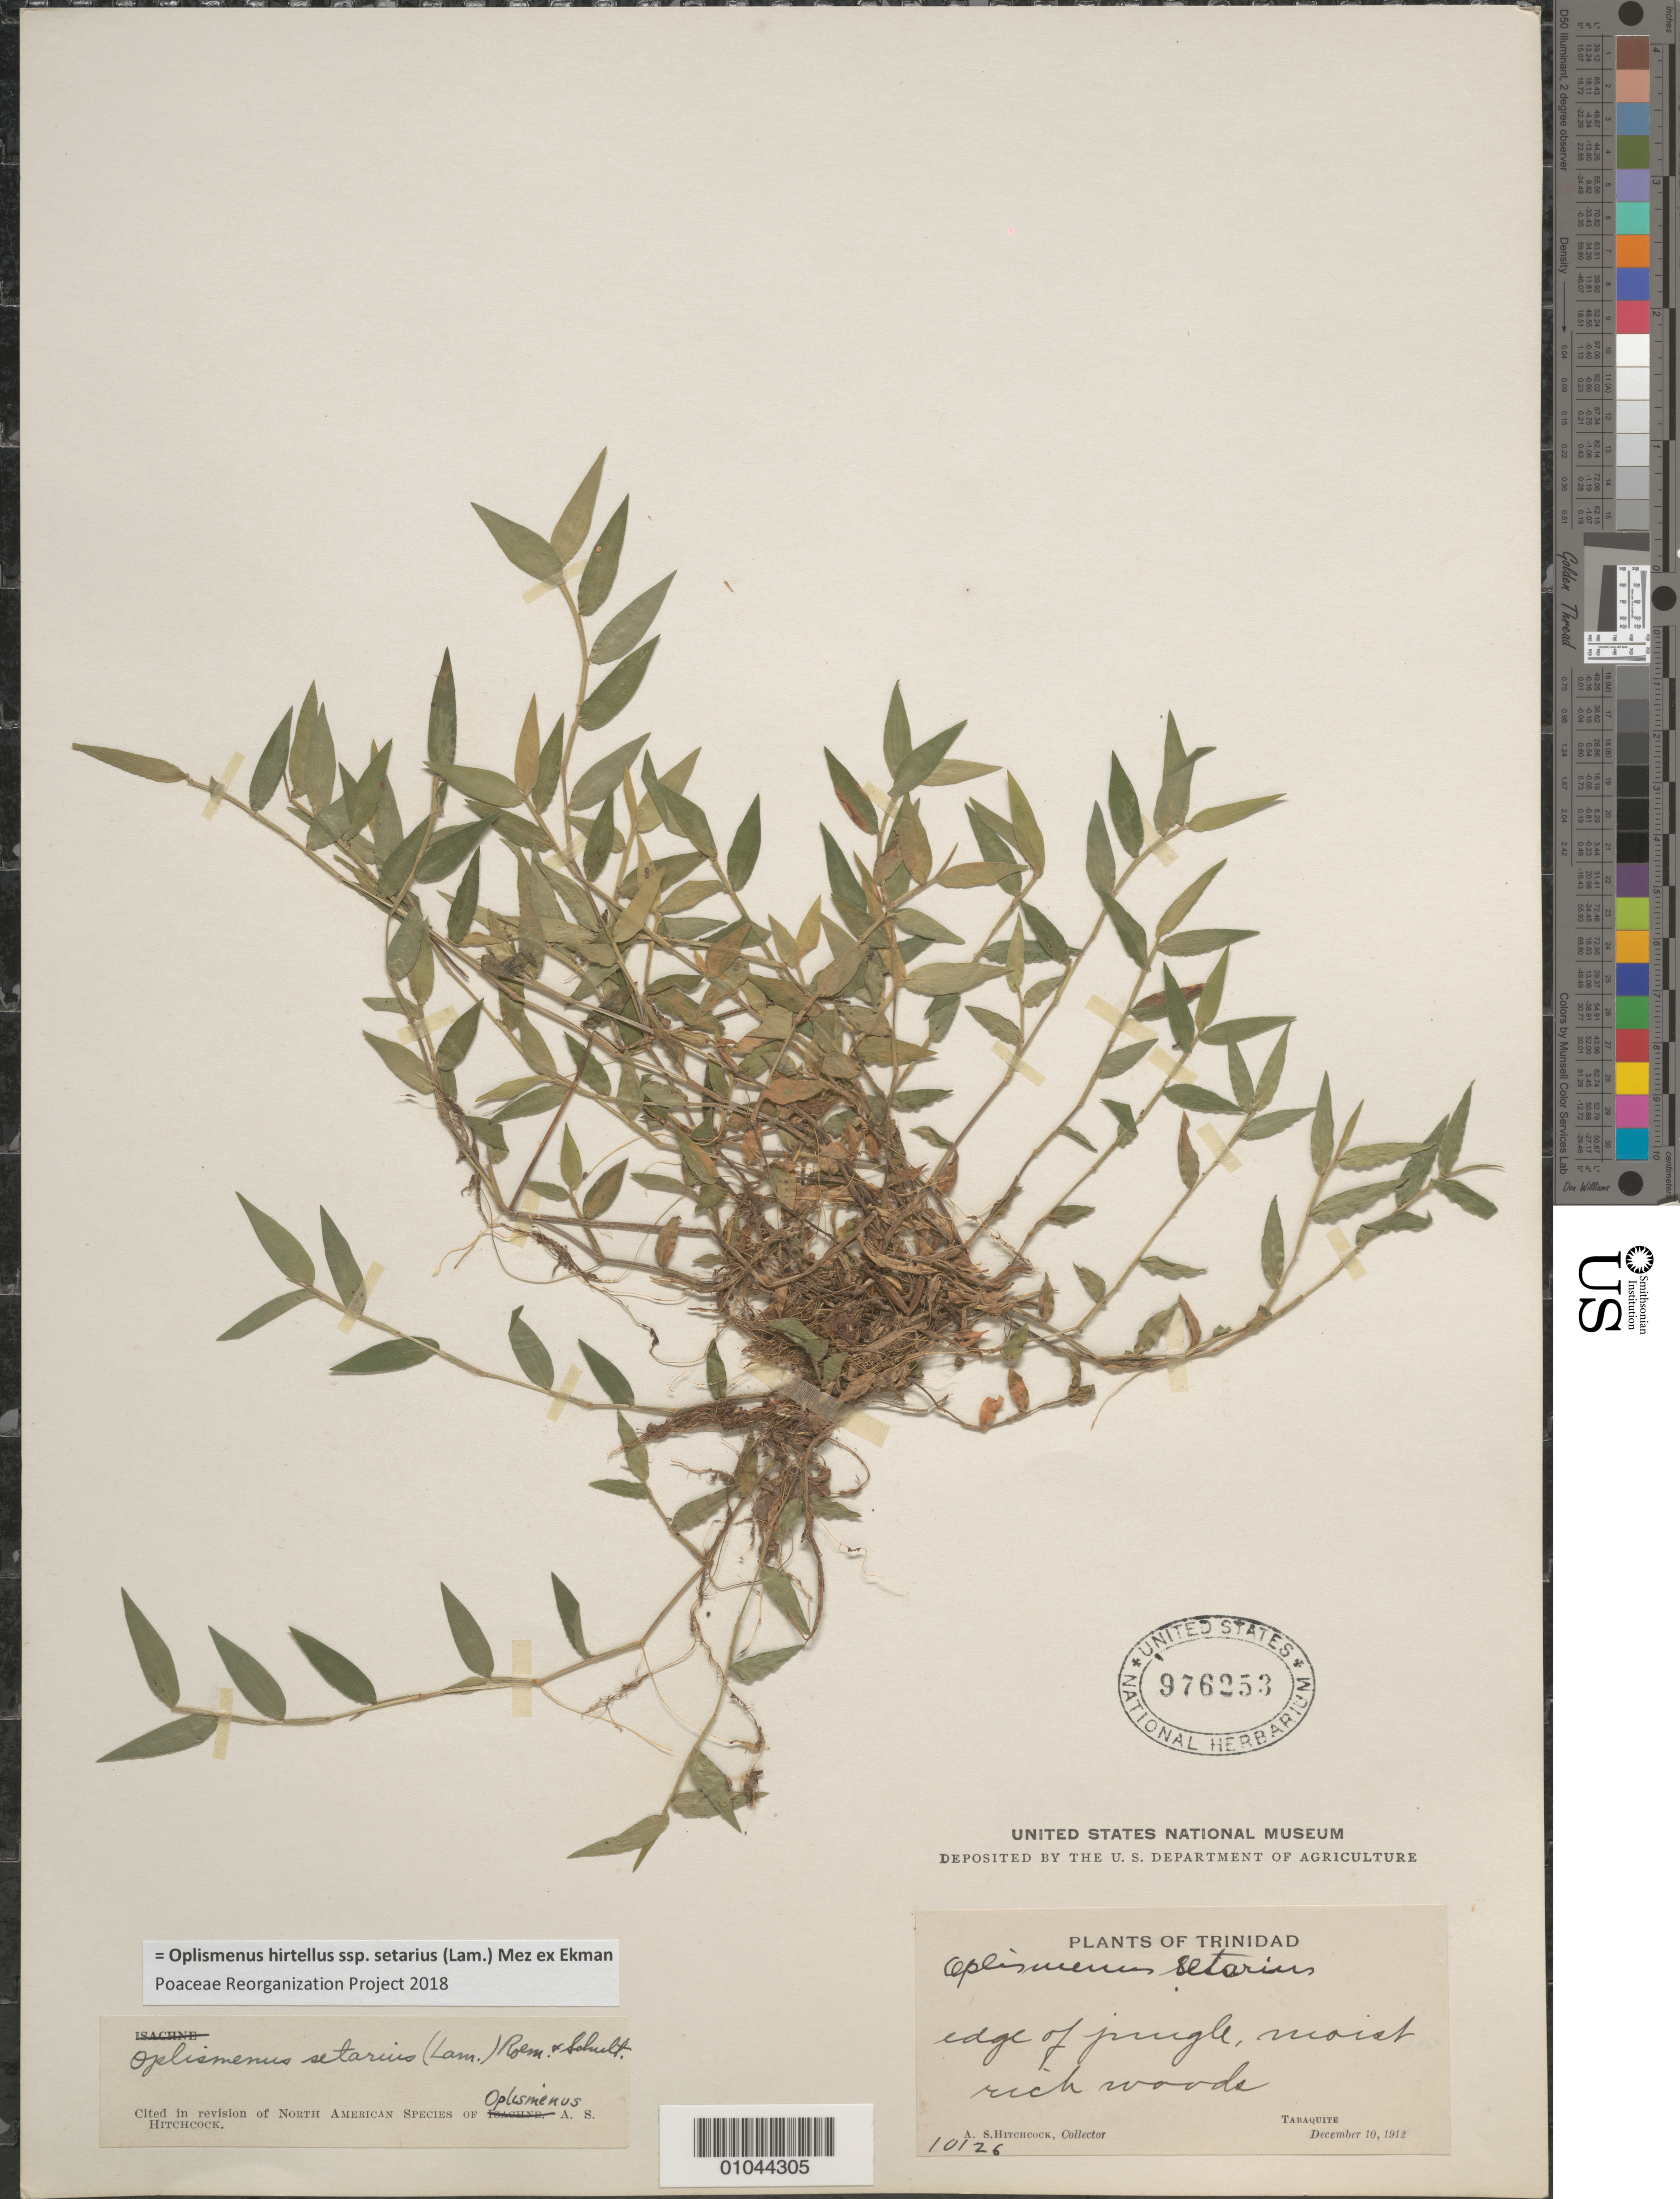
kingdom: Plantae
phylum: Tracheophyta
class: Liliopsida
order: Poales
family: Poaceae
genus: Oplismenus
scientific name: Oplismenus hirtellus subsp. setarius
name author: (Lam.) Mez ex Ekman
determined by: Poaceae Reorganization Project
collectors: A. S. Hitchcock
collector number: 10126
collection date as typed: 10 Dec 1912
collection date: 1912-12-10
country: Trinidad and Tobago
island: Trinidad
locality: Taraquite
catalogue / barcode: US 976253